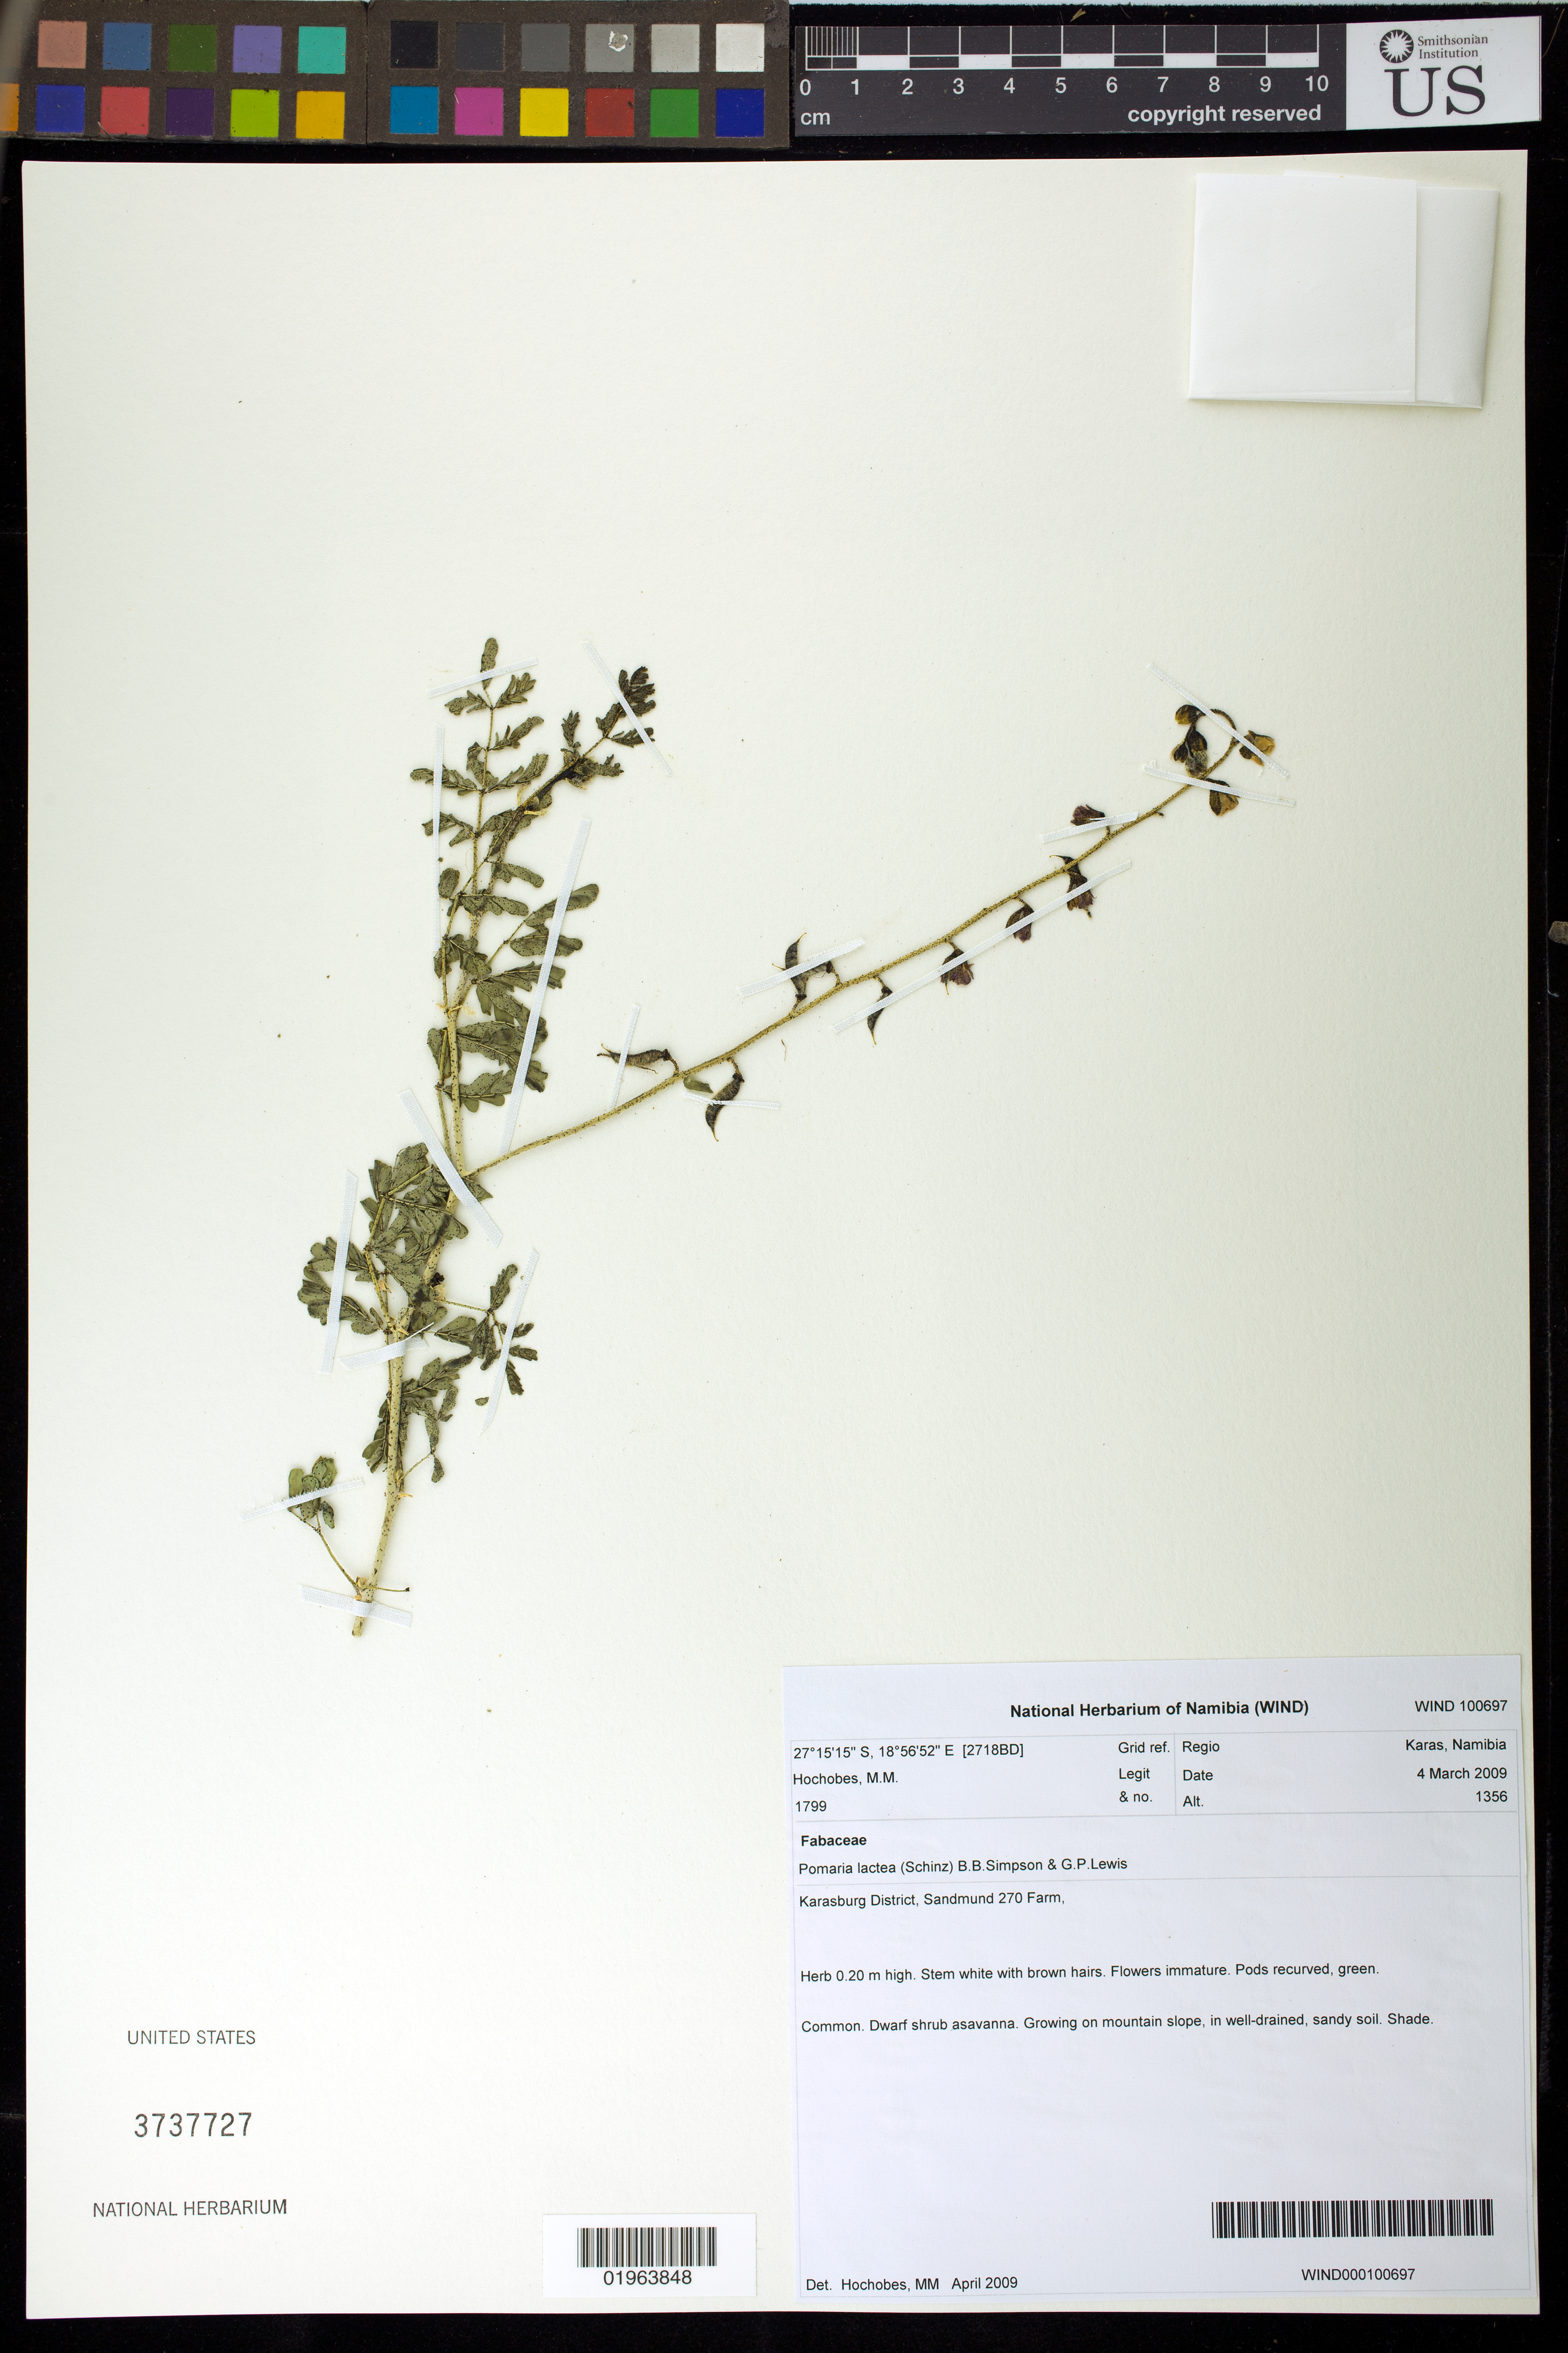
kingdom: Plantae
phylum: Tracheophyta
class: Magnoliopsida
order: Fabales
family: Fabaceae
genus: Pomaria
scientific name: Pomaria lactea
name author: (Schinz) B.B. Simpson & G.P. Lewis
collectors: M. Hochobes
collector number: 1799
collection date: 2009-03-04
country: Namibia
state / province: Karas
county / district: Karasburg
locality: Sundmund 270 Farm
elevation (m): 1356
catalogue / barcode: US 3737727